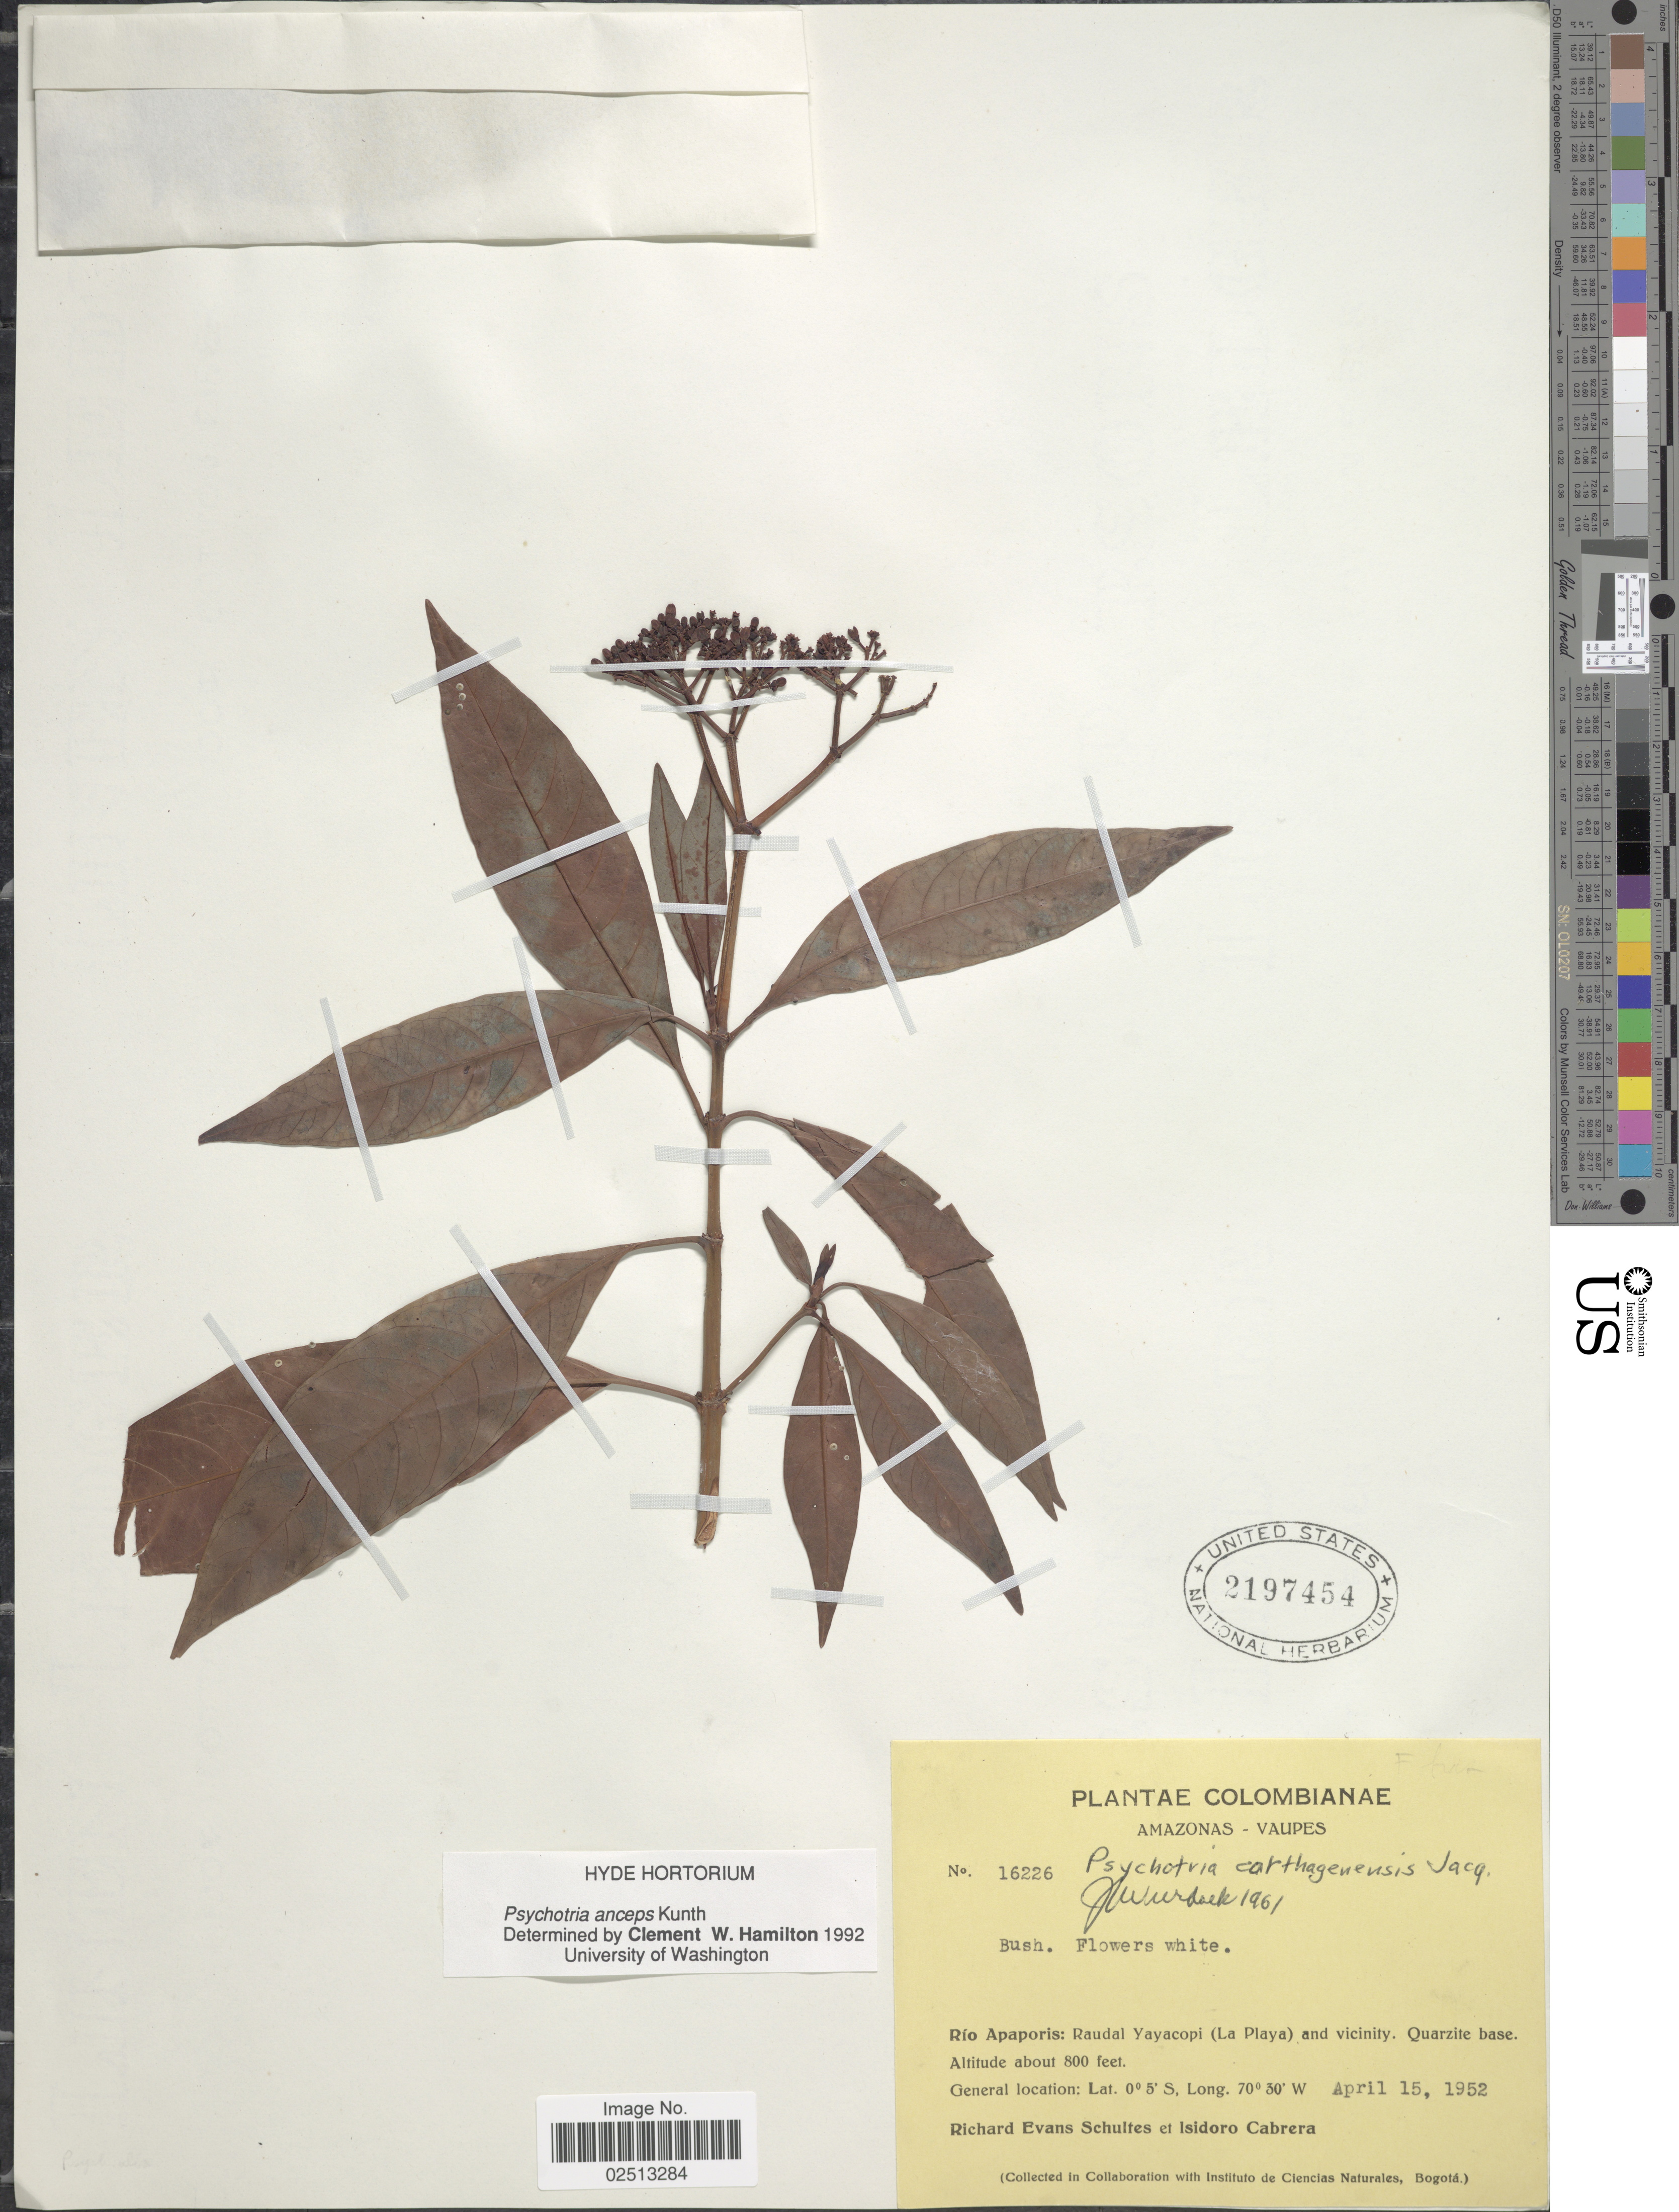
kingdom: Plantae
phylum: Tracheophyta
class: Magnoliopsida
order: Gentianales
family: Rubiaceae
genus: Psychotria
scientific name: Psychotria anceps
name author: Kunth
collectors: R. E. Schultes & I. Cabrera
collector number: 16226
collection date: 1952-04-15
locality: Amazonas - Vaupes. Rio Apaporis: Raudal Yayacopi (La Playa) and vicinity, Quarzite base.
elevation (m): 244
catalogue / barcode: US 2197454